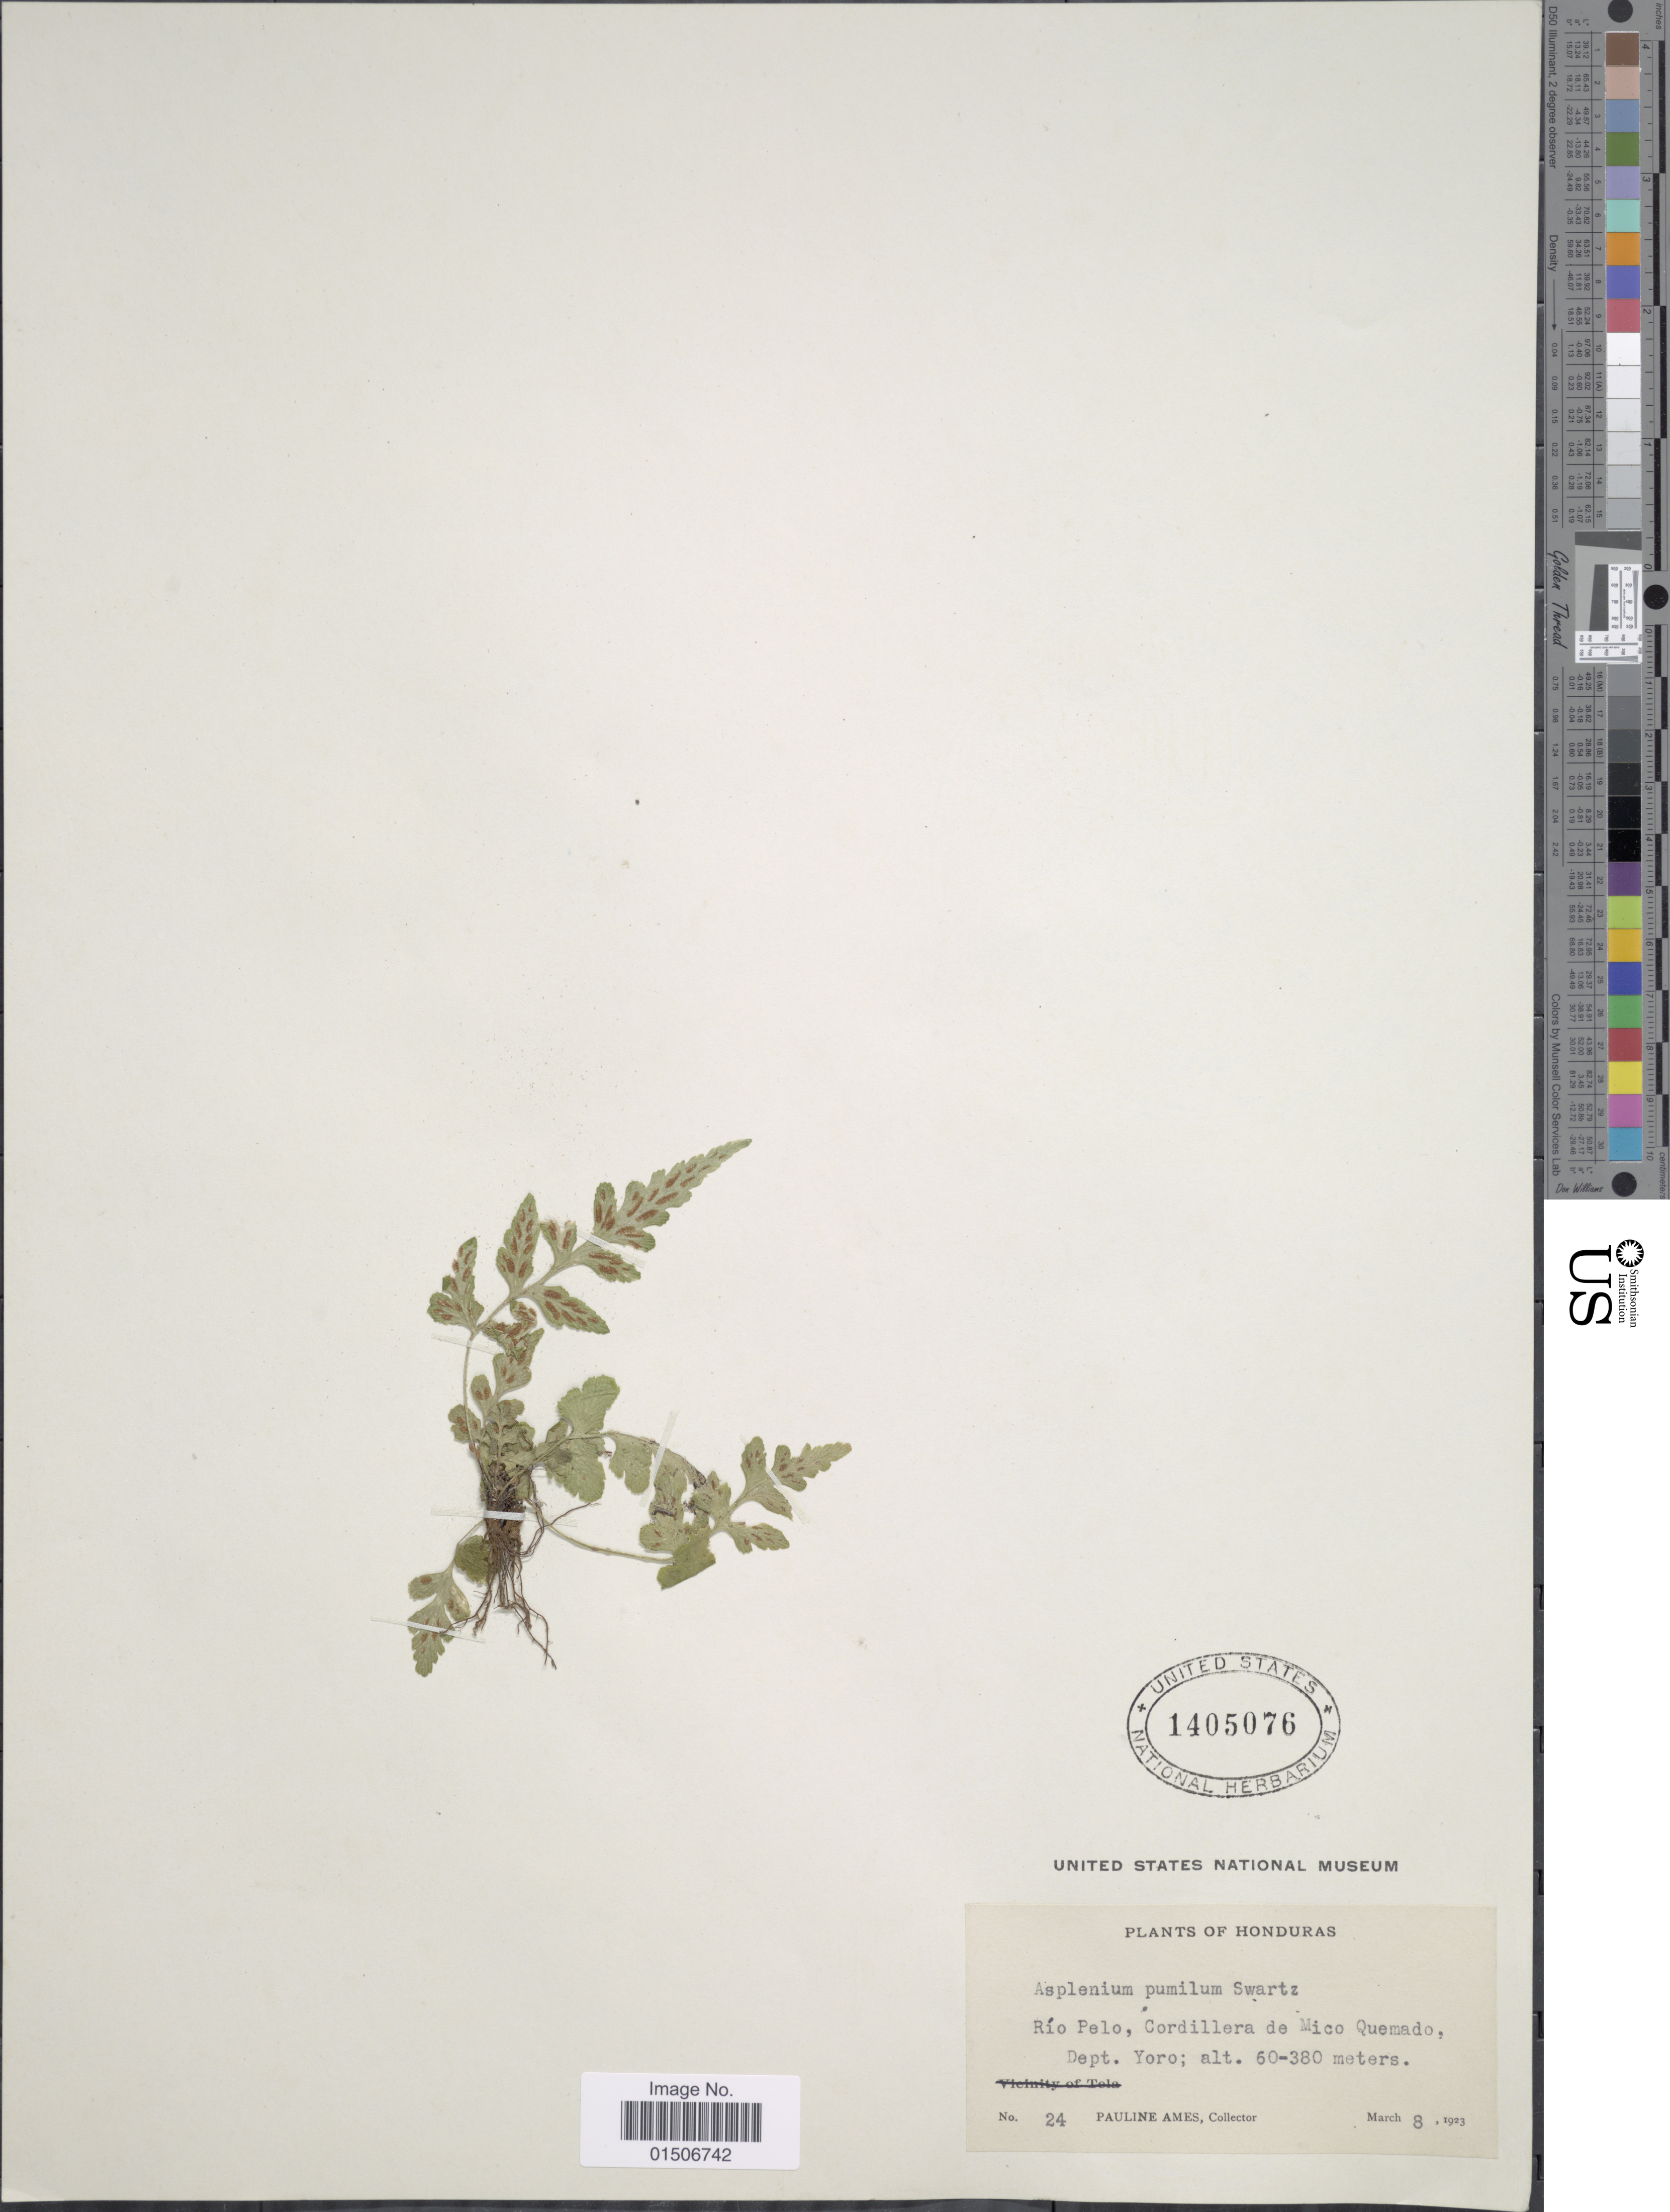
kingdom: Plantae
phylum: Tracheophyta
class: Polypodiopsida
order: Polypodiales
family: Aspleniaceae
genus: Asplenium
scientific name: Asplenium leucothrix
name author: Maxon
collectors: P. Ames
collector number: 24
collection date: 1923-03-08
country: Honduras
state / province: Yoro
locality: Río Pelo, Cordillera de Mico Quemado, Dept. Yoro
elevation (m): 60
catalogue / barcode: US 1405076